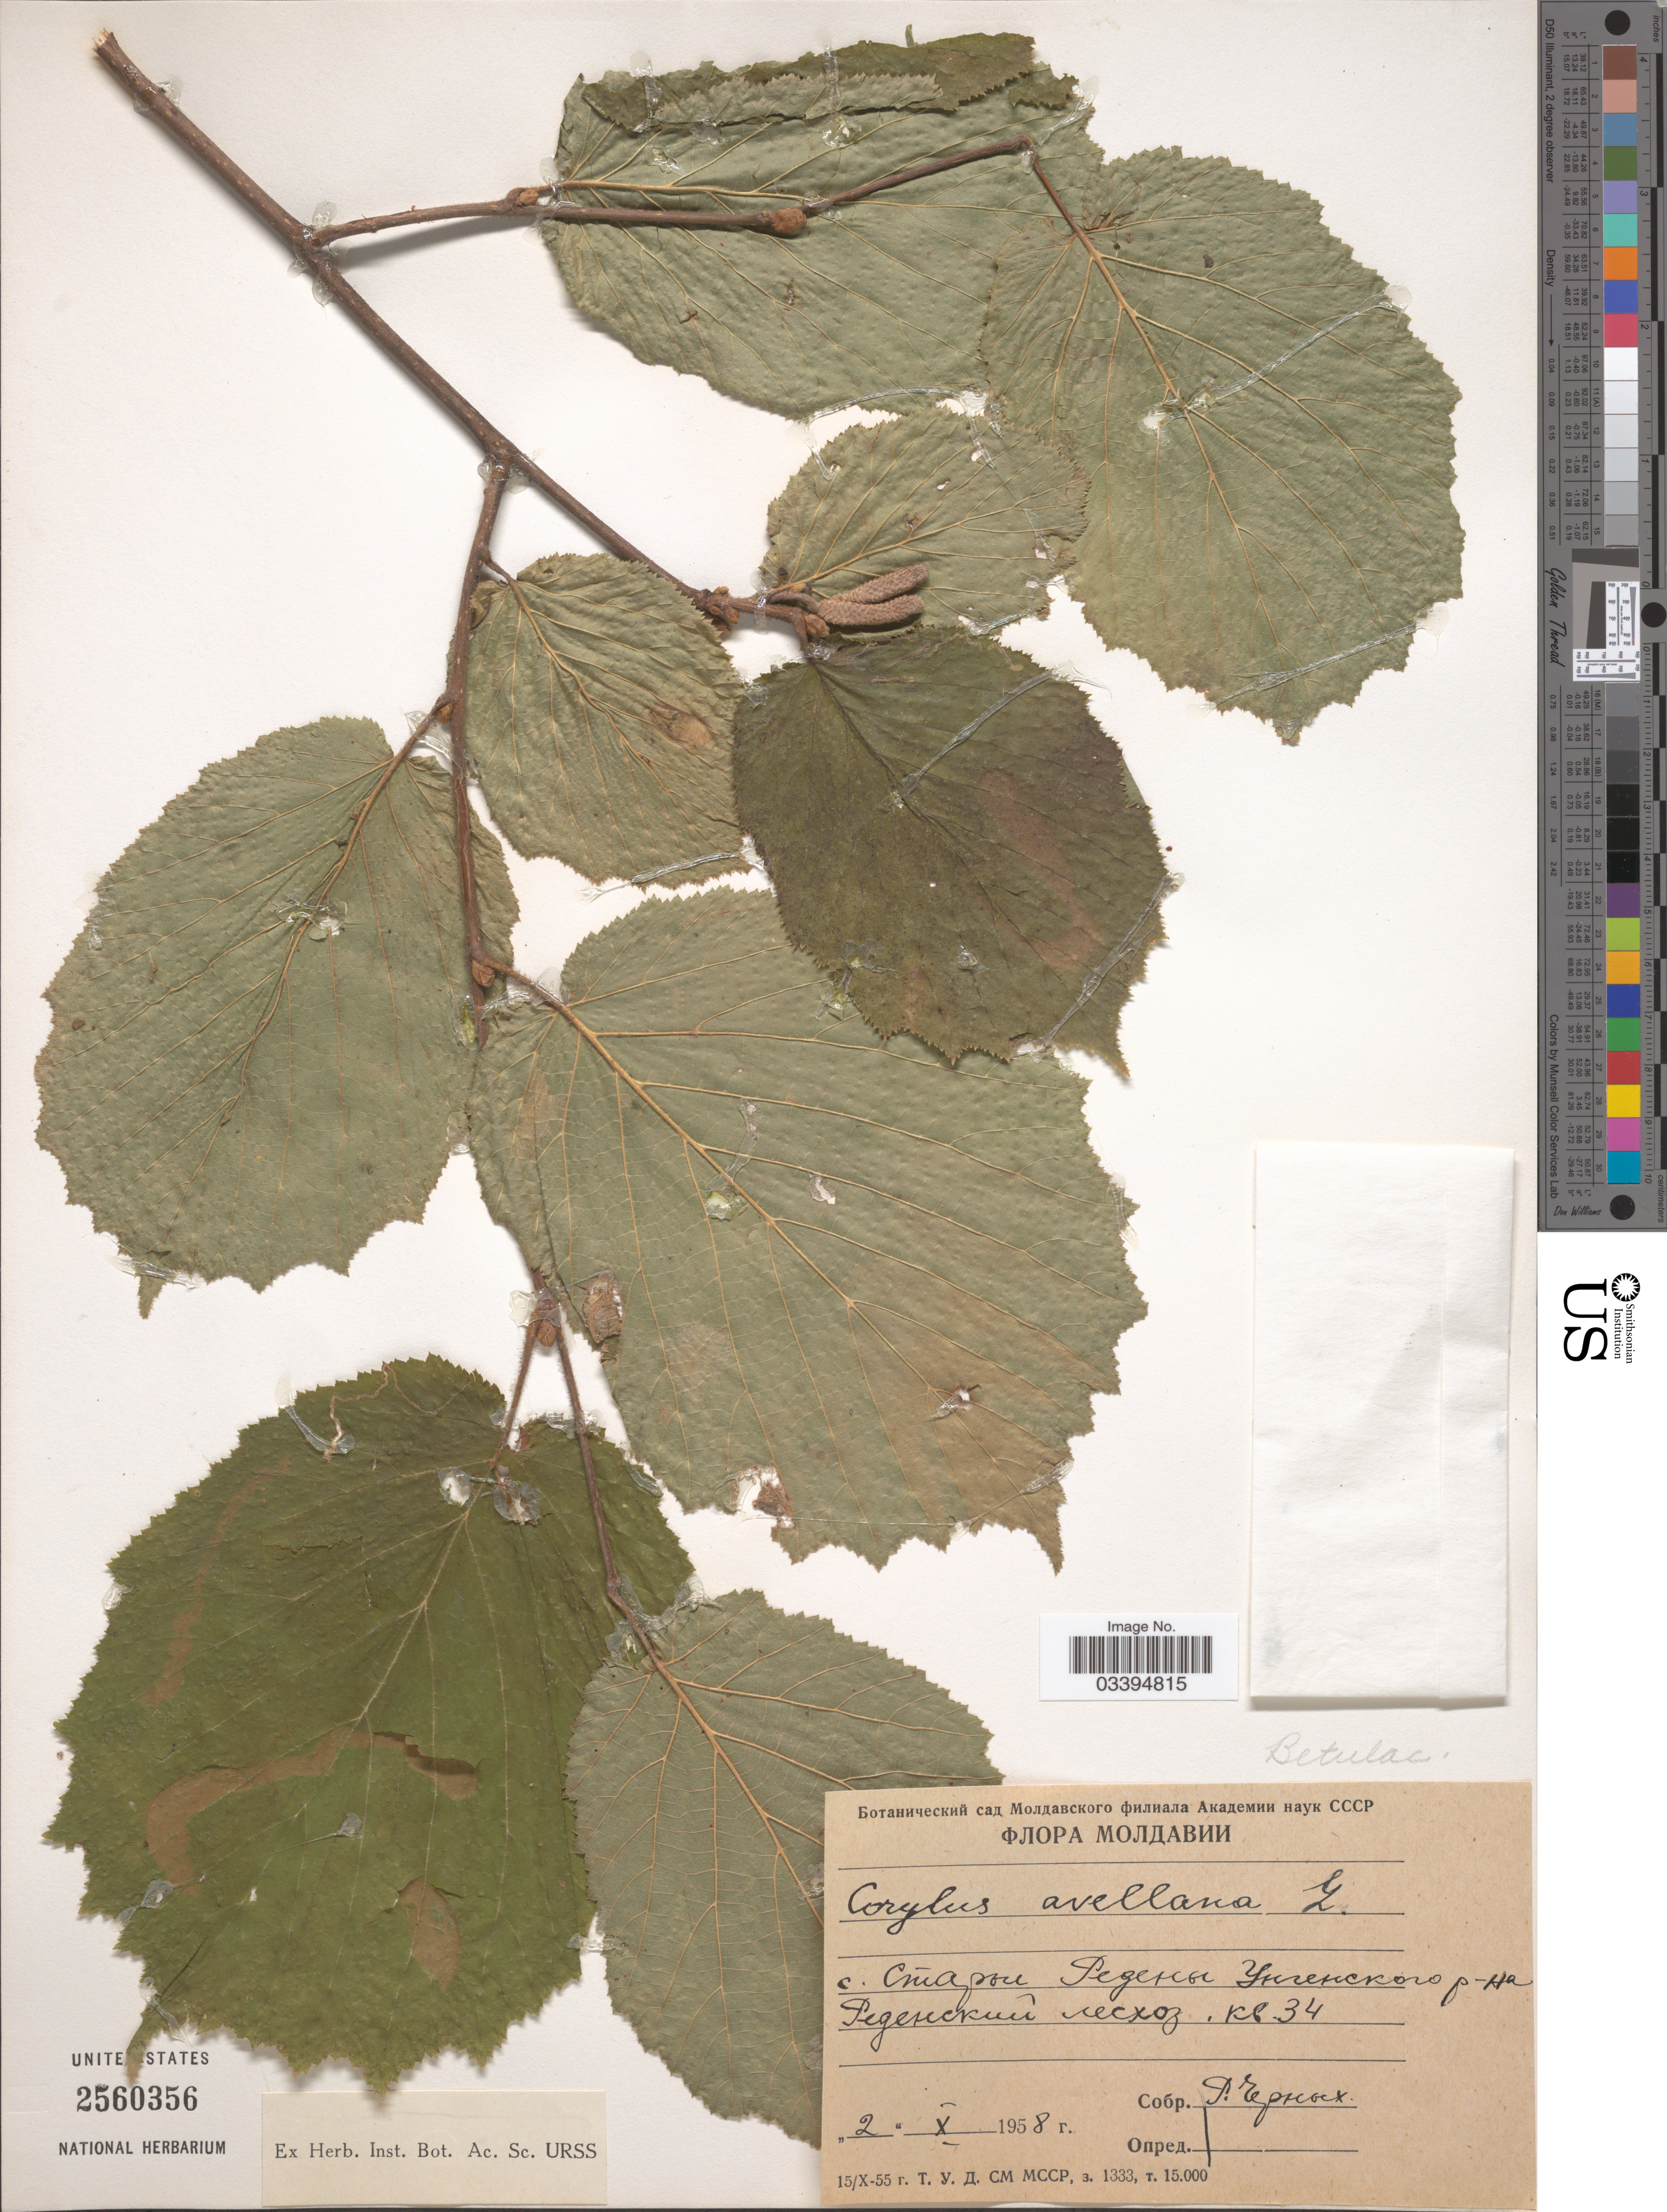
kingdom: Plantae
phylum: Tracheophyta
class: Magnoliopsida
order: Fagales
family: Betulaceae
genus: Corylus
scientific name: Corylus avellana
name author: L.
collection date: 1958-10-02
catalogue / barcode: US 2560356